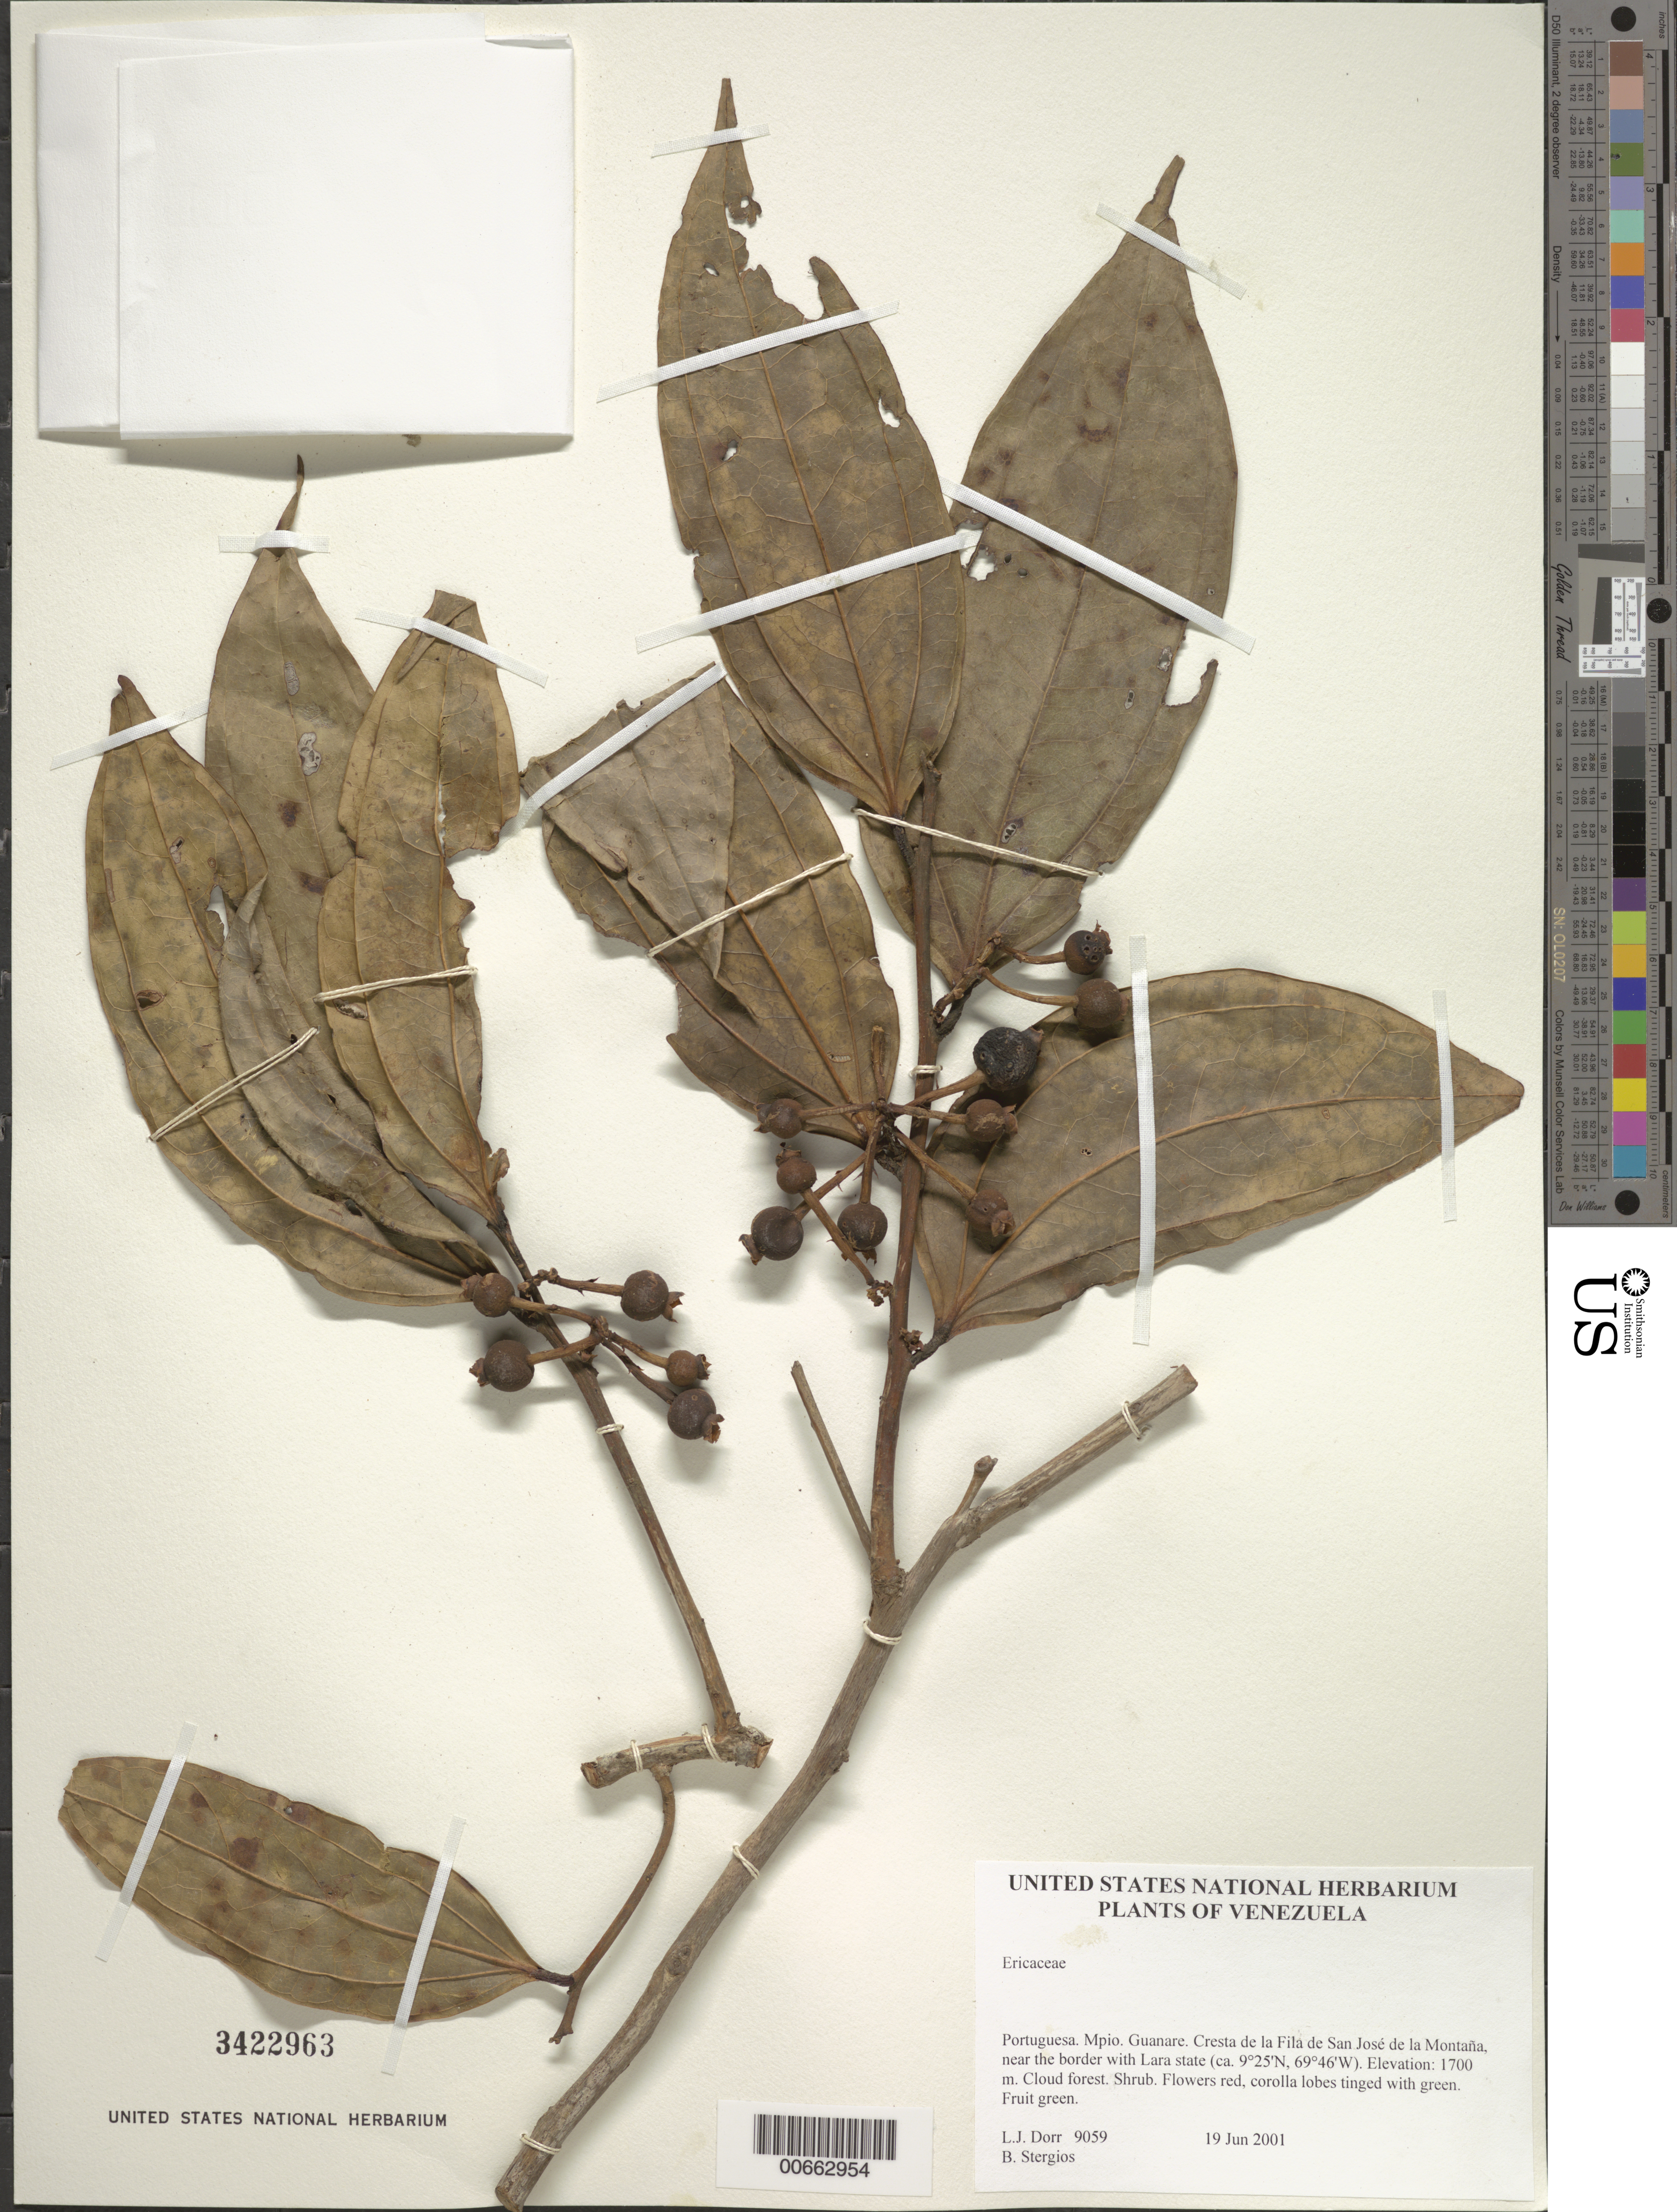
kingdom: Plantae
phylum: Tracheophyta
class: Magnoliopsida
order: Ericales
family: Ericaceae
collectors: L. J. Dorr & B. G. Stergios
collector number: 9059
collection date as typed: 19 Jun 2001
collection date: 2001-06-19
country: Venezuela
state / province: Portuguesa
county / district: Guanare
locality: Cresta de la Fila de San José de la Montaña, near the border with Lara state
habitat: Cloud forest.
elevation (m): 1700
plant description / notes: F, NY, PORT, US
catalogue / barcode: US 3422963